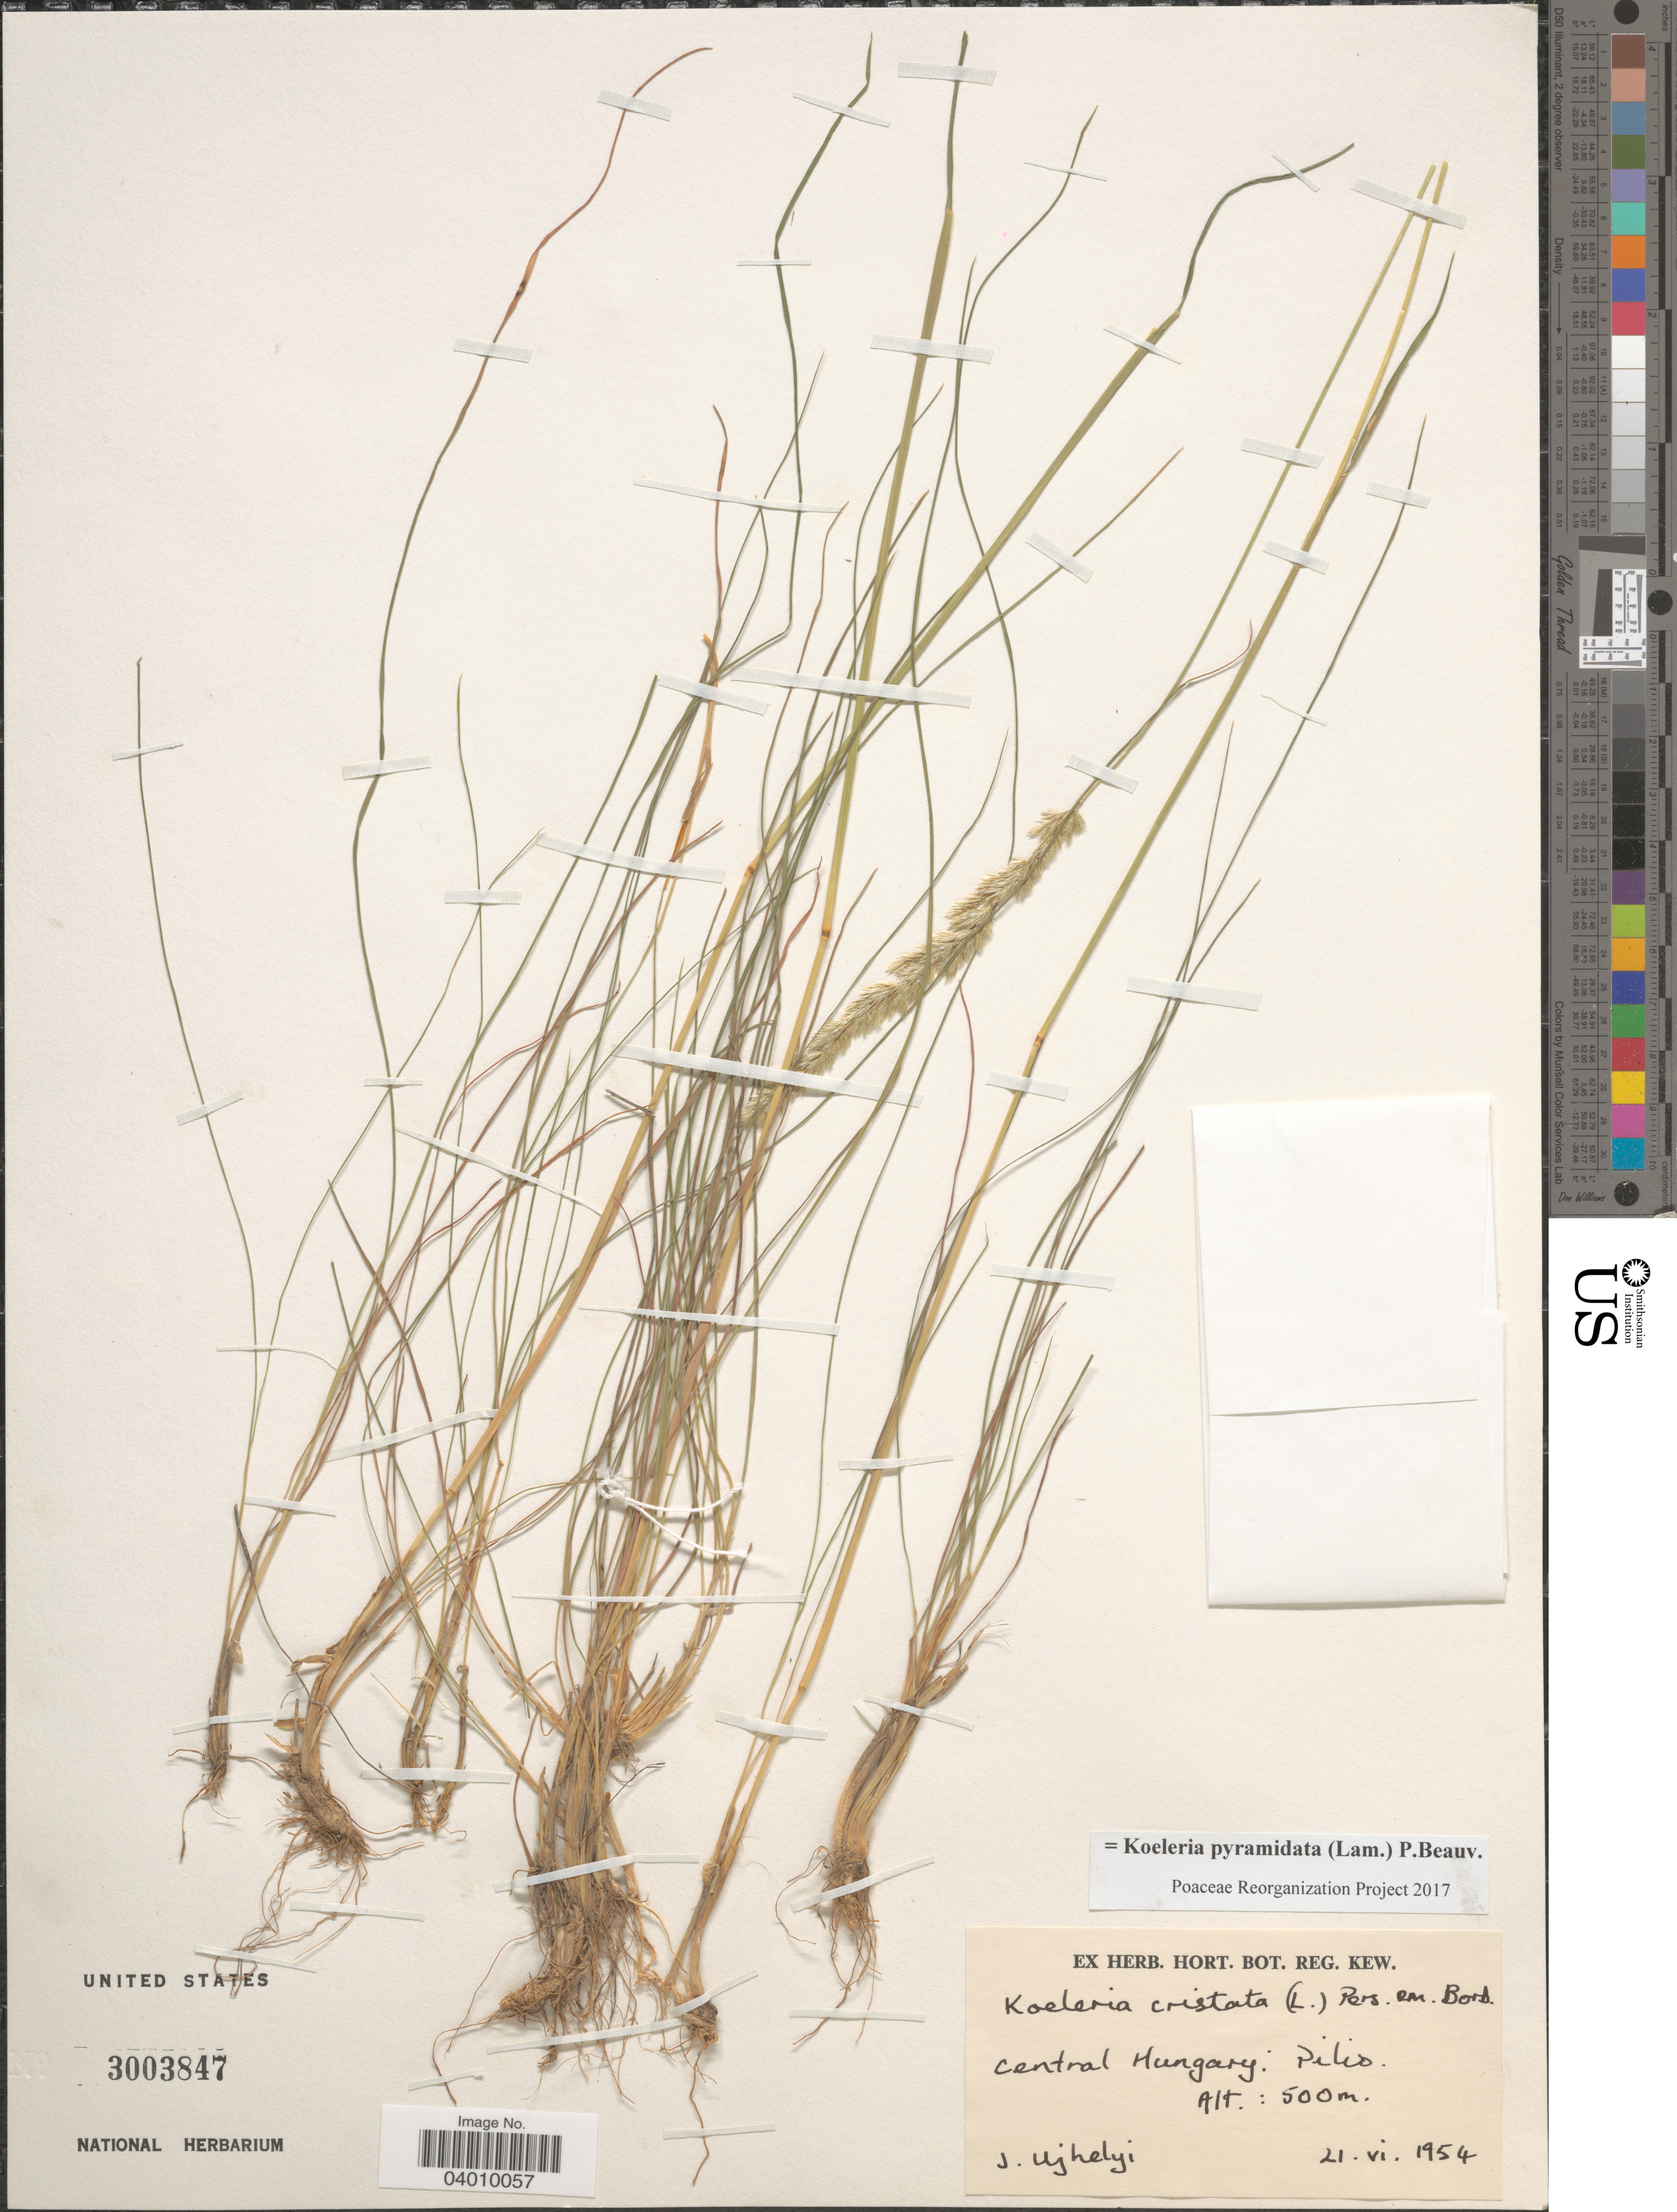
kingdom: Plantae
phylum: Tracheophyta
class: Liliopsida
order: Poales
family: Poaceae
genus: Koeleria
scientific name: Koeleria pyramidata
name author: (Lam.) P. Beauv.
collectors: J. Ujhelyi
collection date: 1954-06-21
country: Hungary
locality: Central Hungary: Pilio.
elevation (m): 500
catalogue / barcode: US 3003847